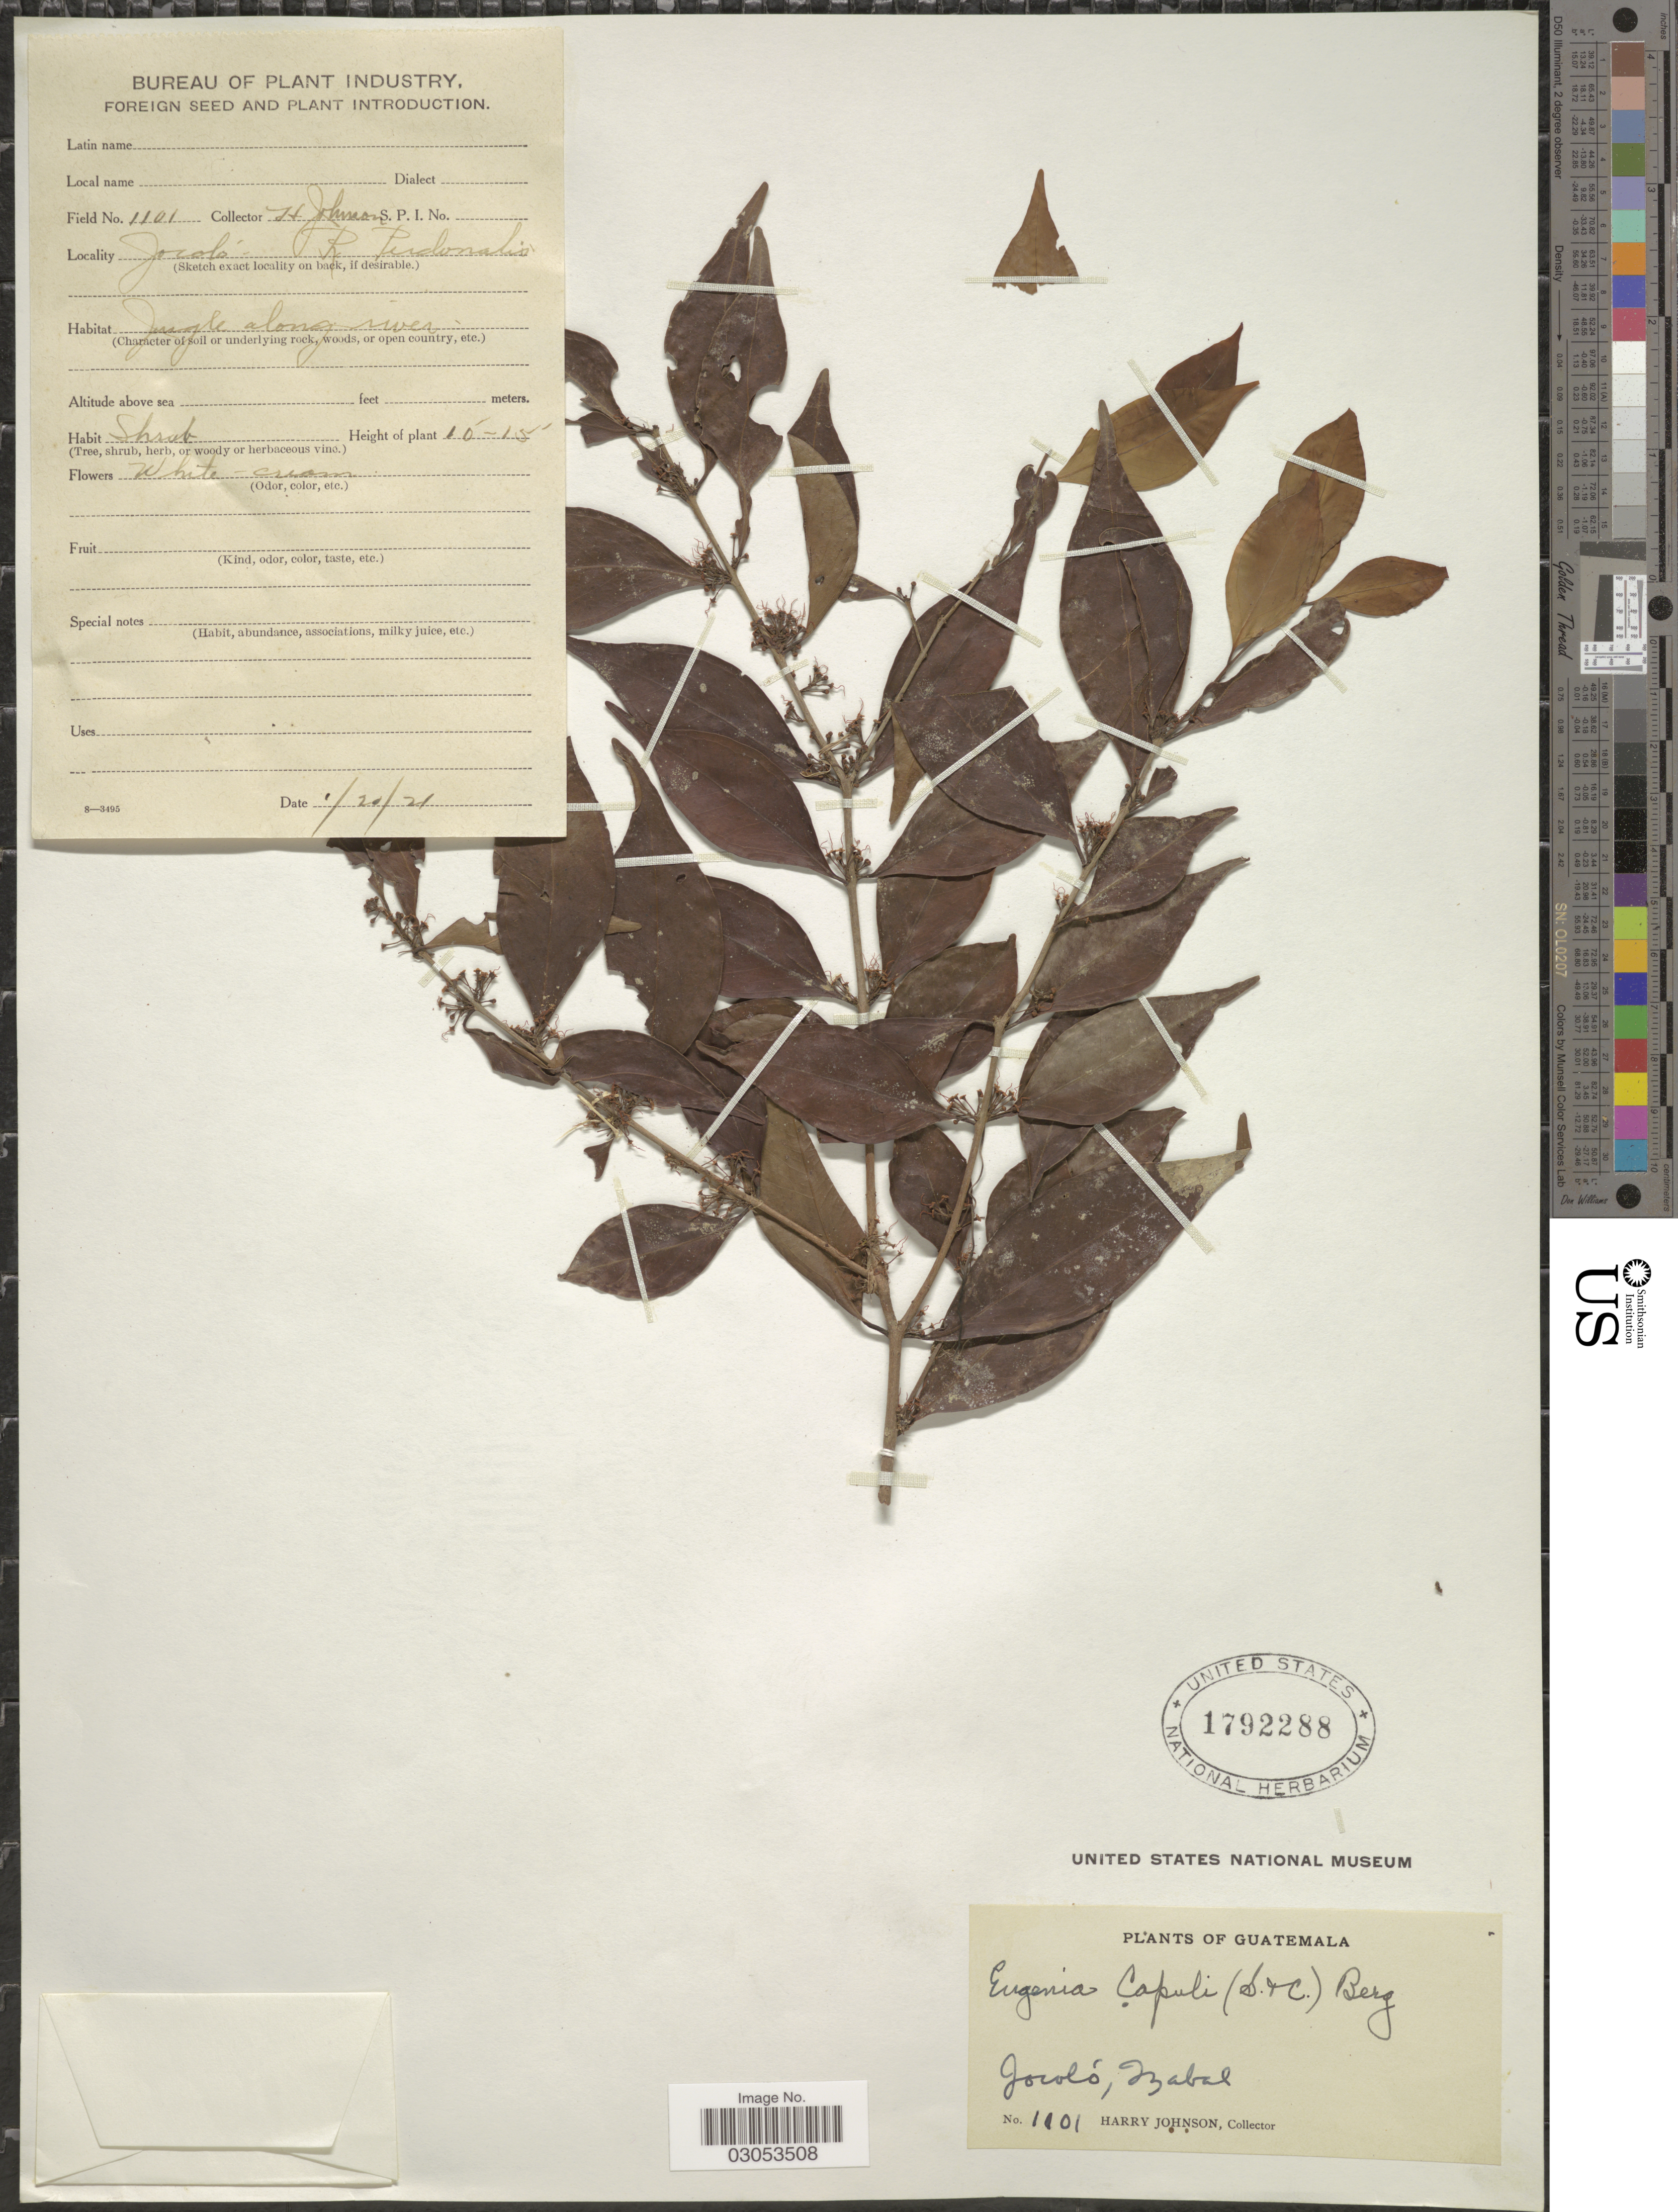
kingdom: Plantae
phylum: Tracheophyta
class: Magnoliopsida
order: Myrtales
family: Myrtaceae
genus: Eugenia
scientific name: Eugenia capuli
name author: (Schltdl. & Cham.) Hook. & Arn.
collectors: H. Johnson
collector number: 1001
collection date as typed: Transcribed d/m/y: 20/1/21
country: Guatemala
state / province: Izabal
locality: Jocoló, Izabal.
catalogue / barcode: US 1792288